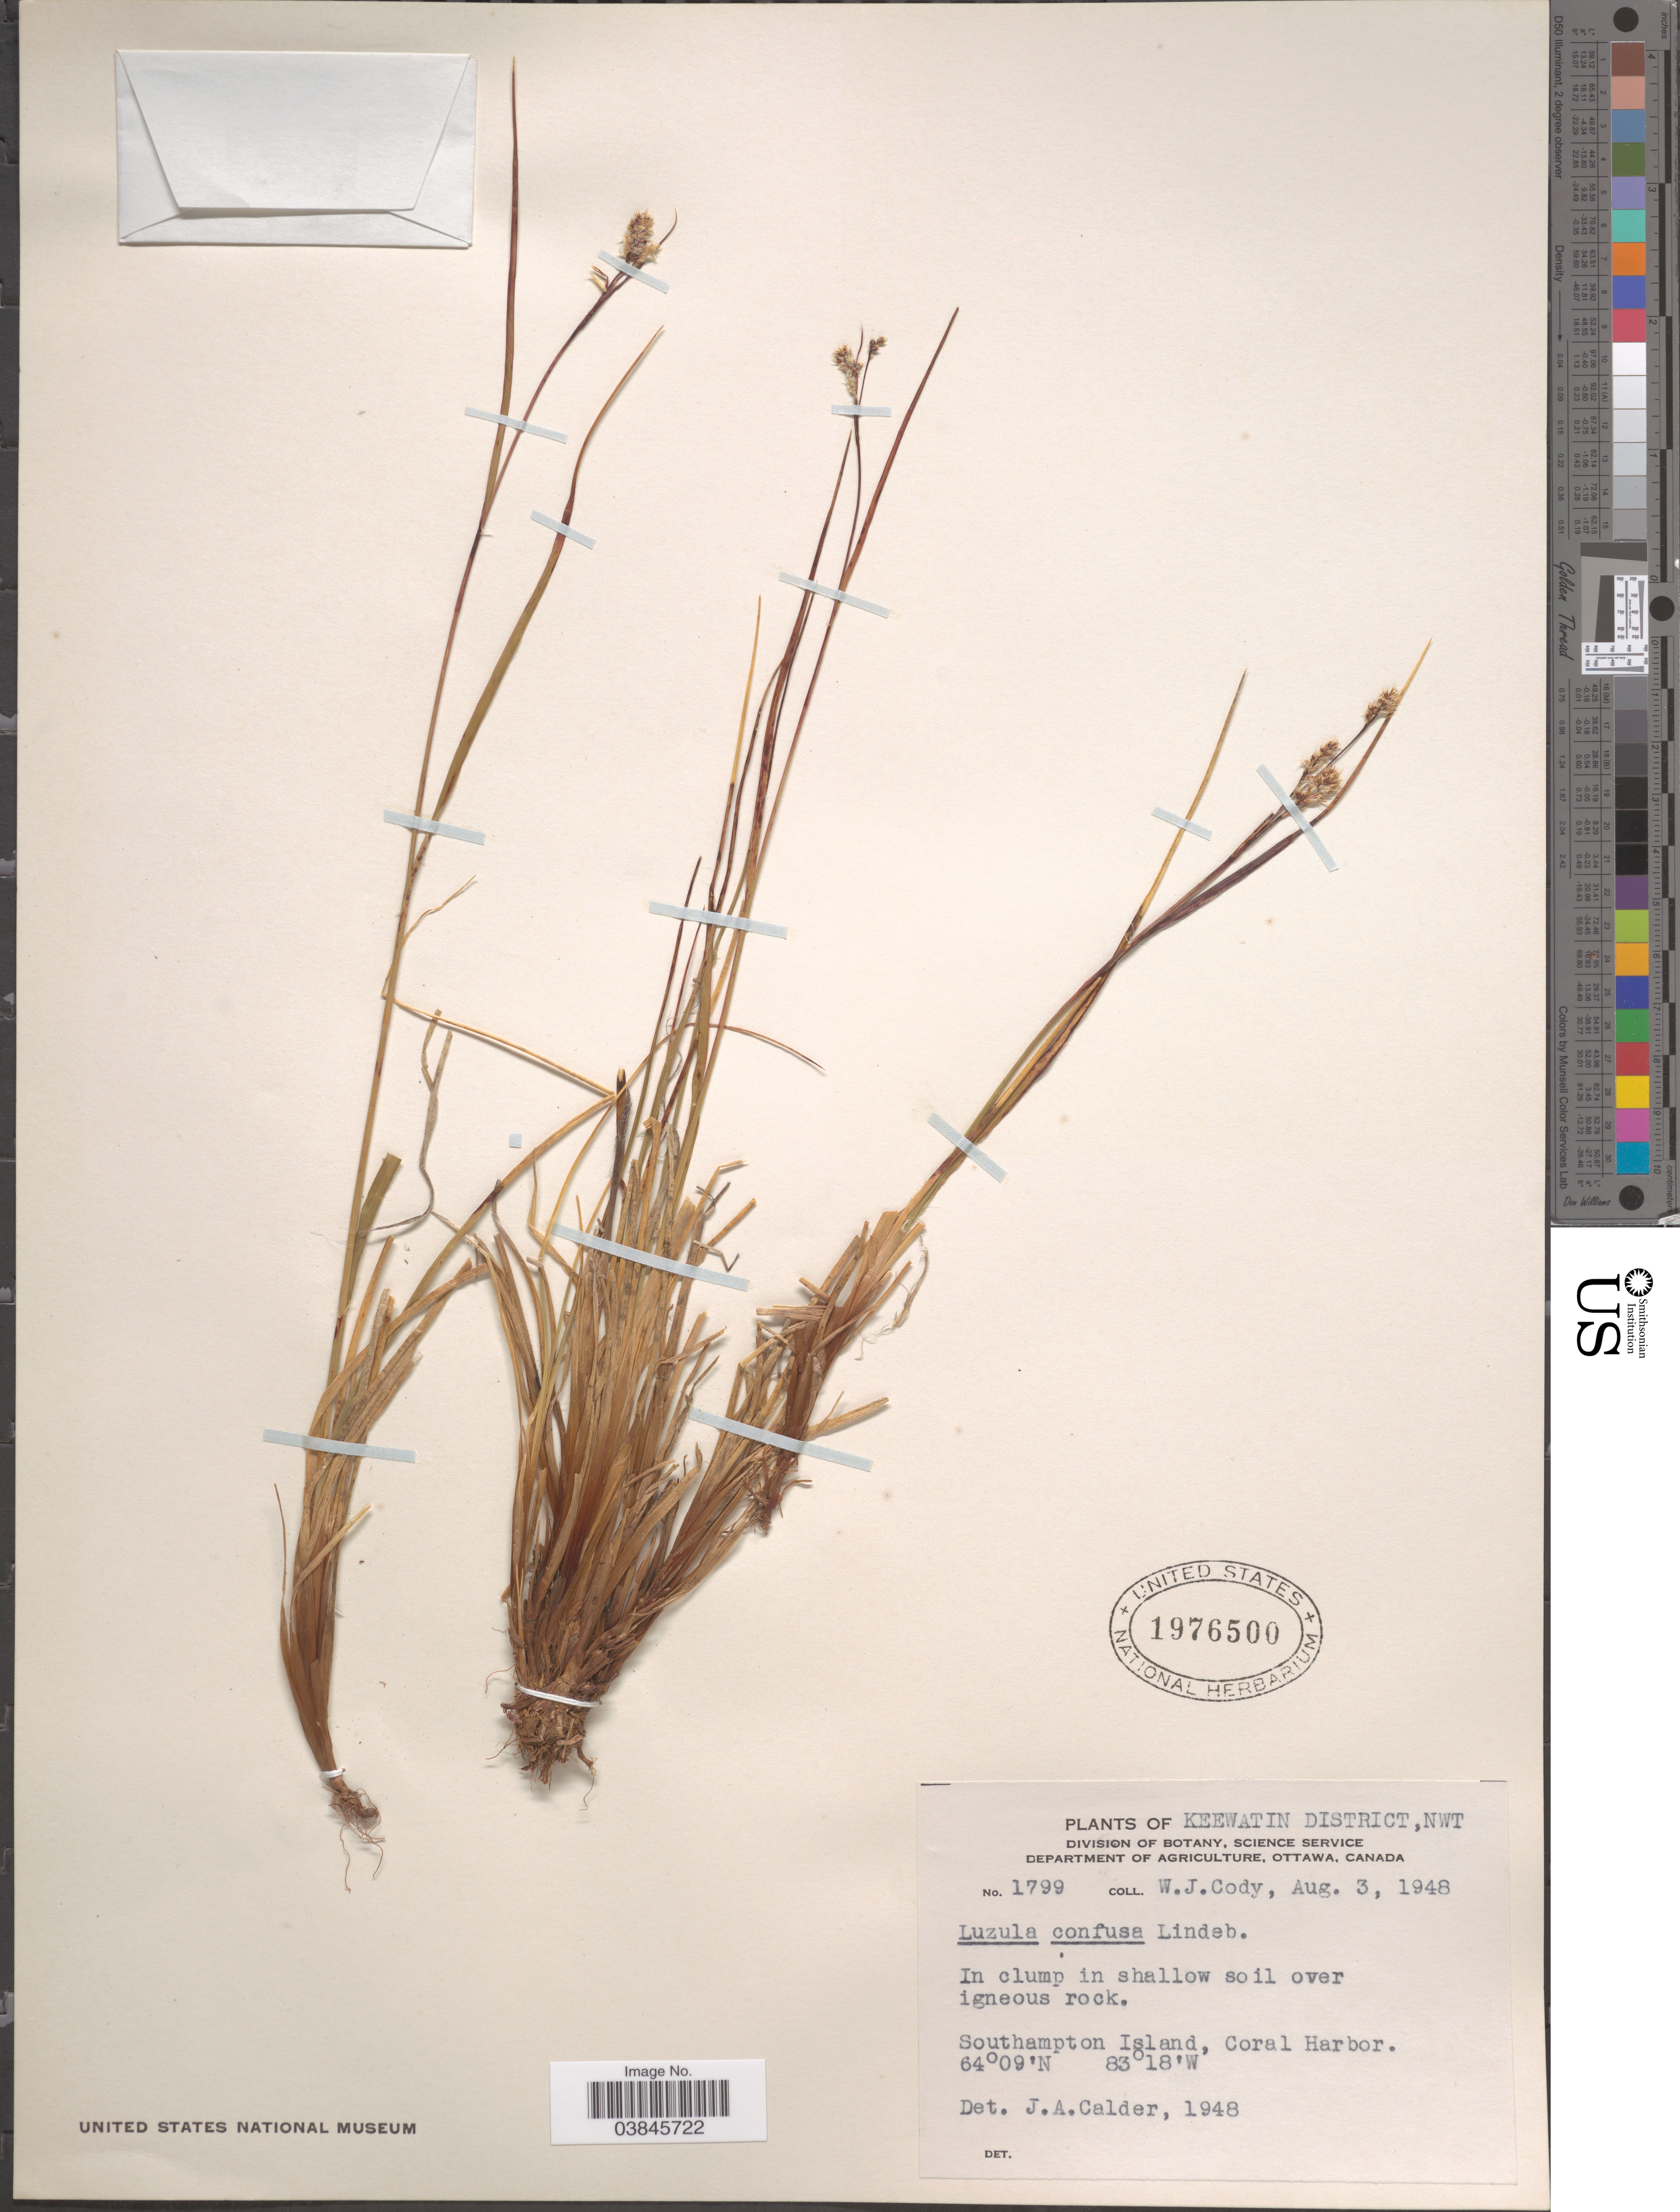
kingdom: Plantae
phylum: Tracheophyta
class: Liliopsida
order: Poales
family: Juncaceae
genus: Luzula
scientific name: Luzula confusa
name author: Lindeb.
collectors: W. Cody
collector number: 1799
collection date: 1948-08-03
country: Canada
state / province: Northwest Territories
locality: Keewatin District. Southampton Island, Coral Harbor.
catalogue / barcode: US 1976500